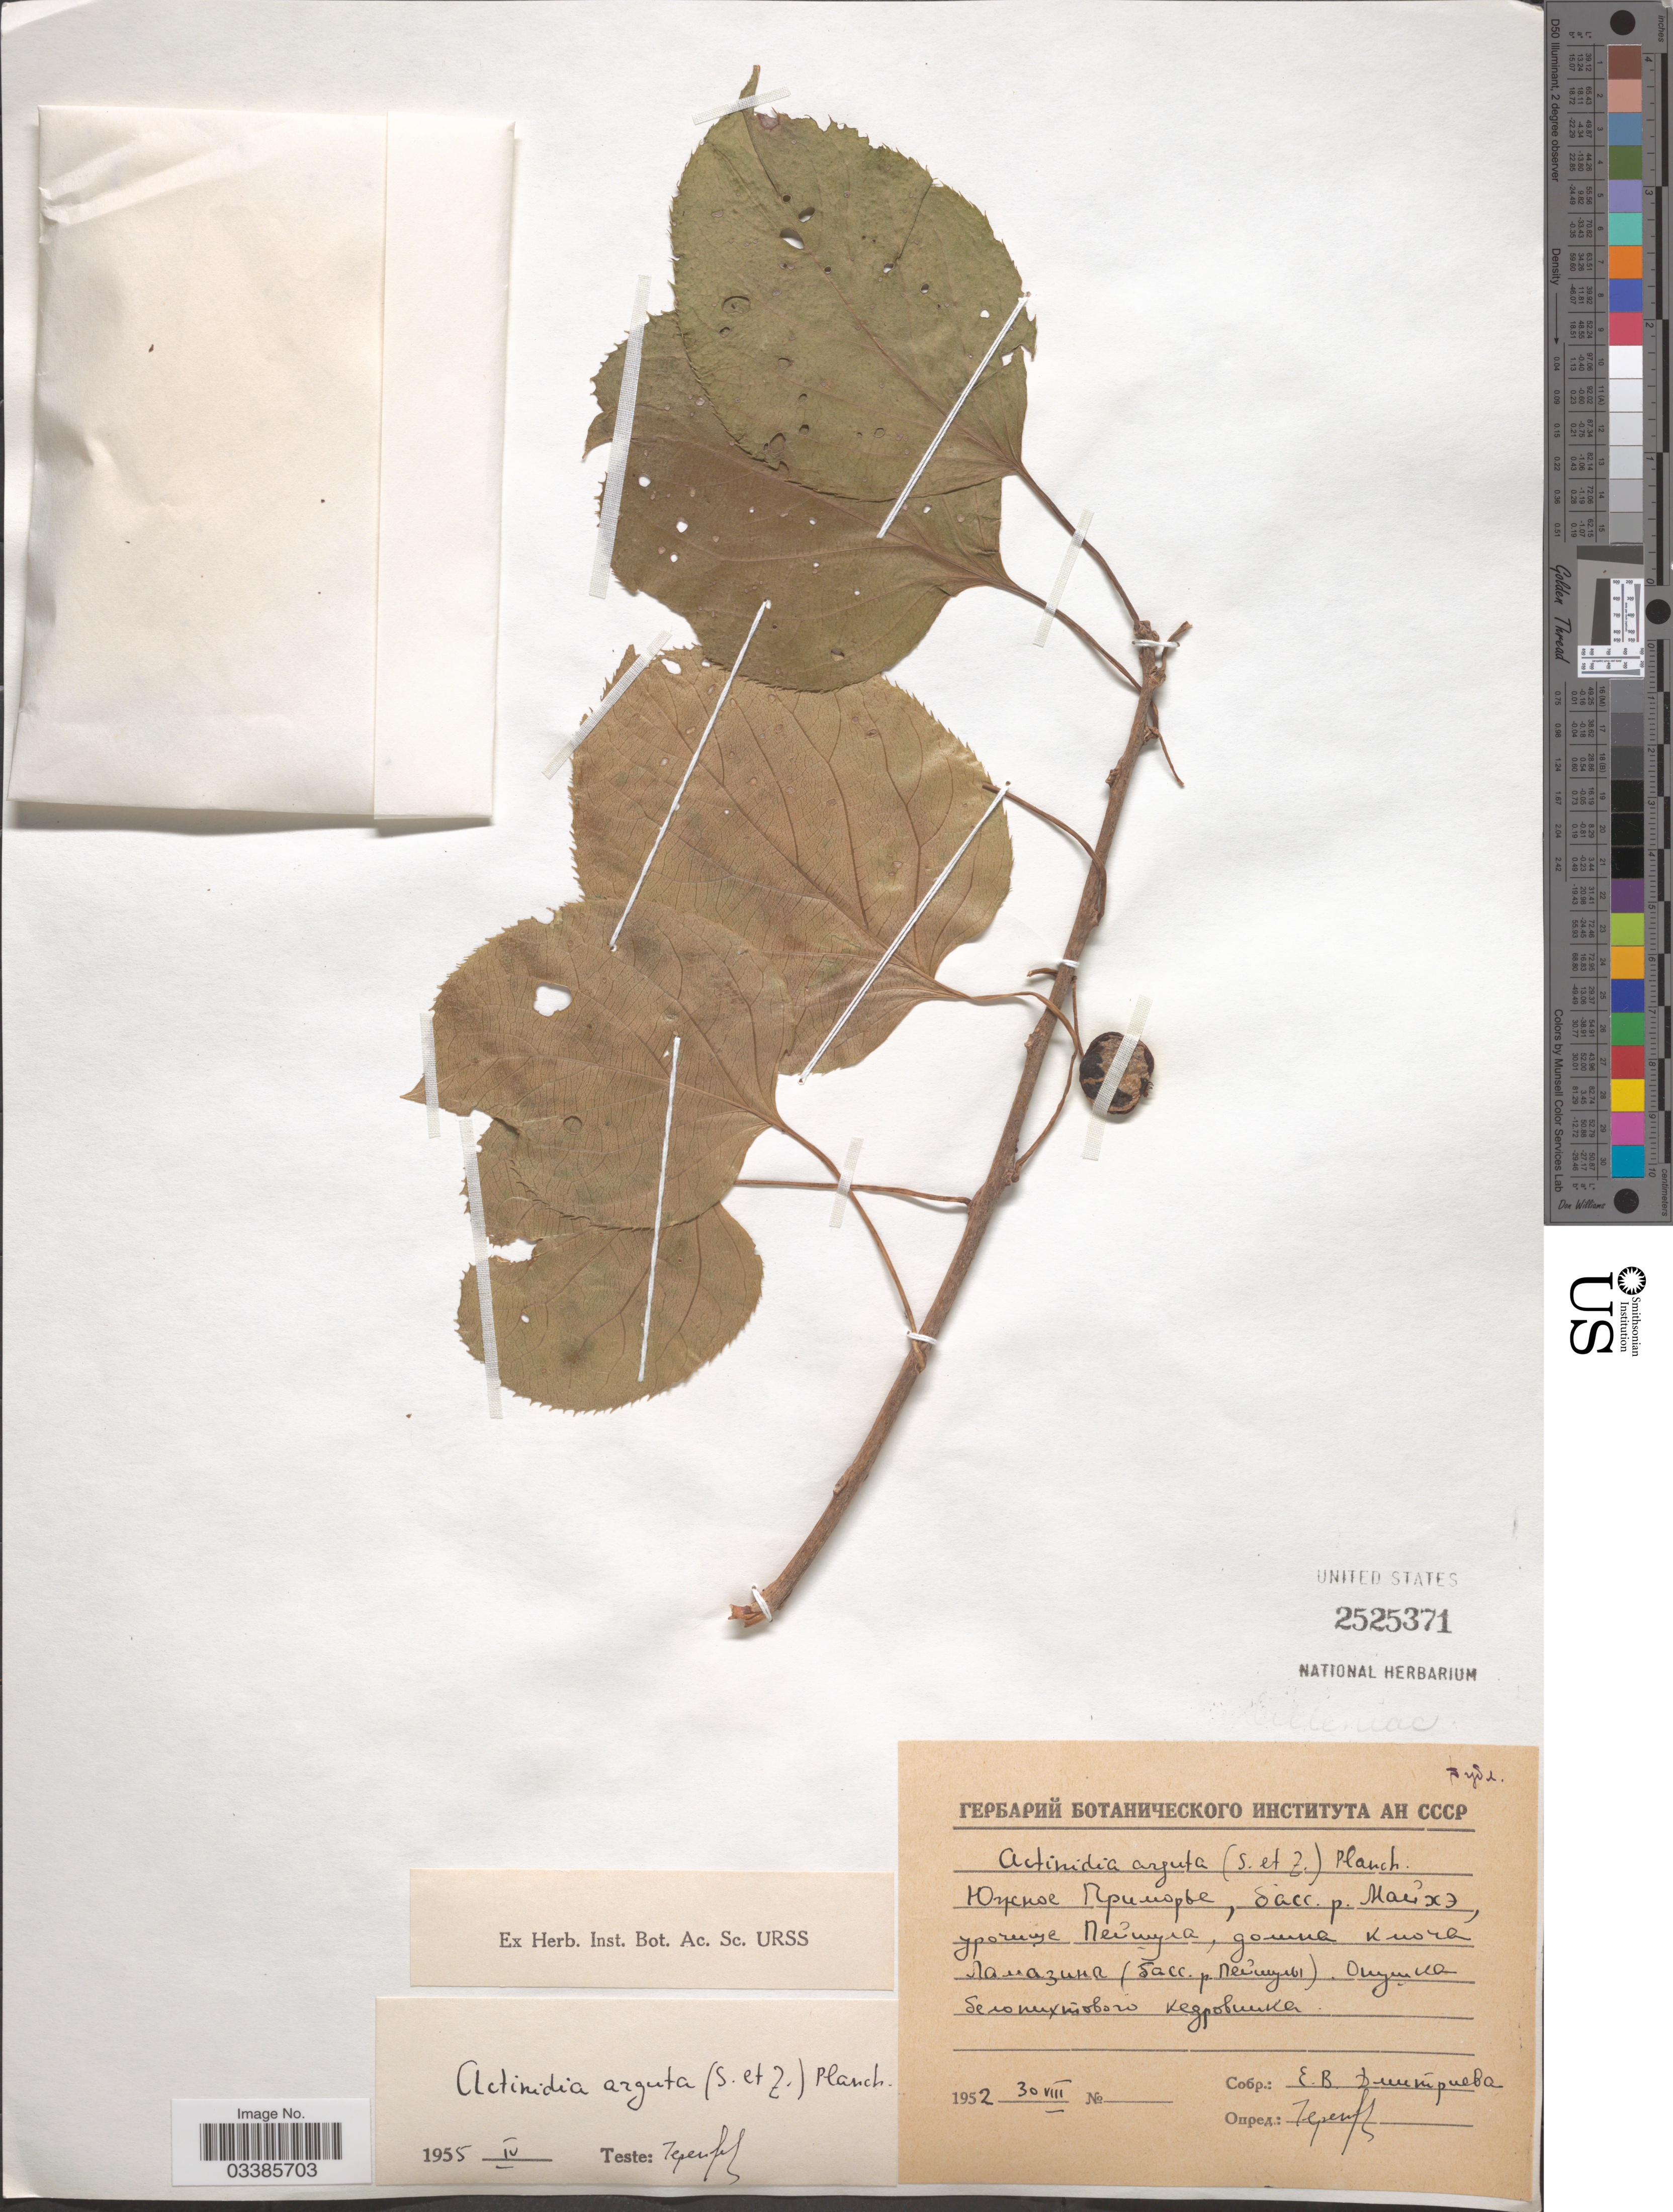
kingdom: Plantae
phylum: Tracheophyta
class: Magnoliopsida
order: Ericales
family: Actinidiaceae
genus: Actinidia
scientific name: Actinidia arguta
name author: (Siebold & Zucc.) Planch. ex Miq.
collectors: E. Dmitrieva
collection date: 1952-08-30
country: Russian Federation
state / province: Primorsky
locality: Basin of River Maikhe, valley of Lamazina.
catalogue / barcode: US 2525371